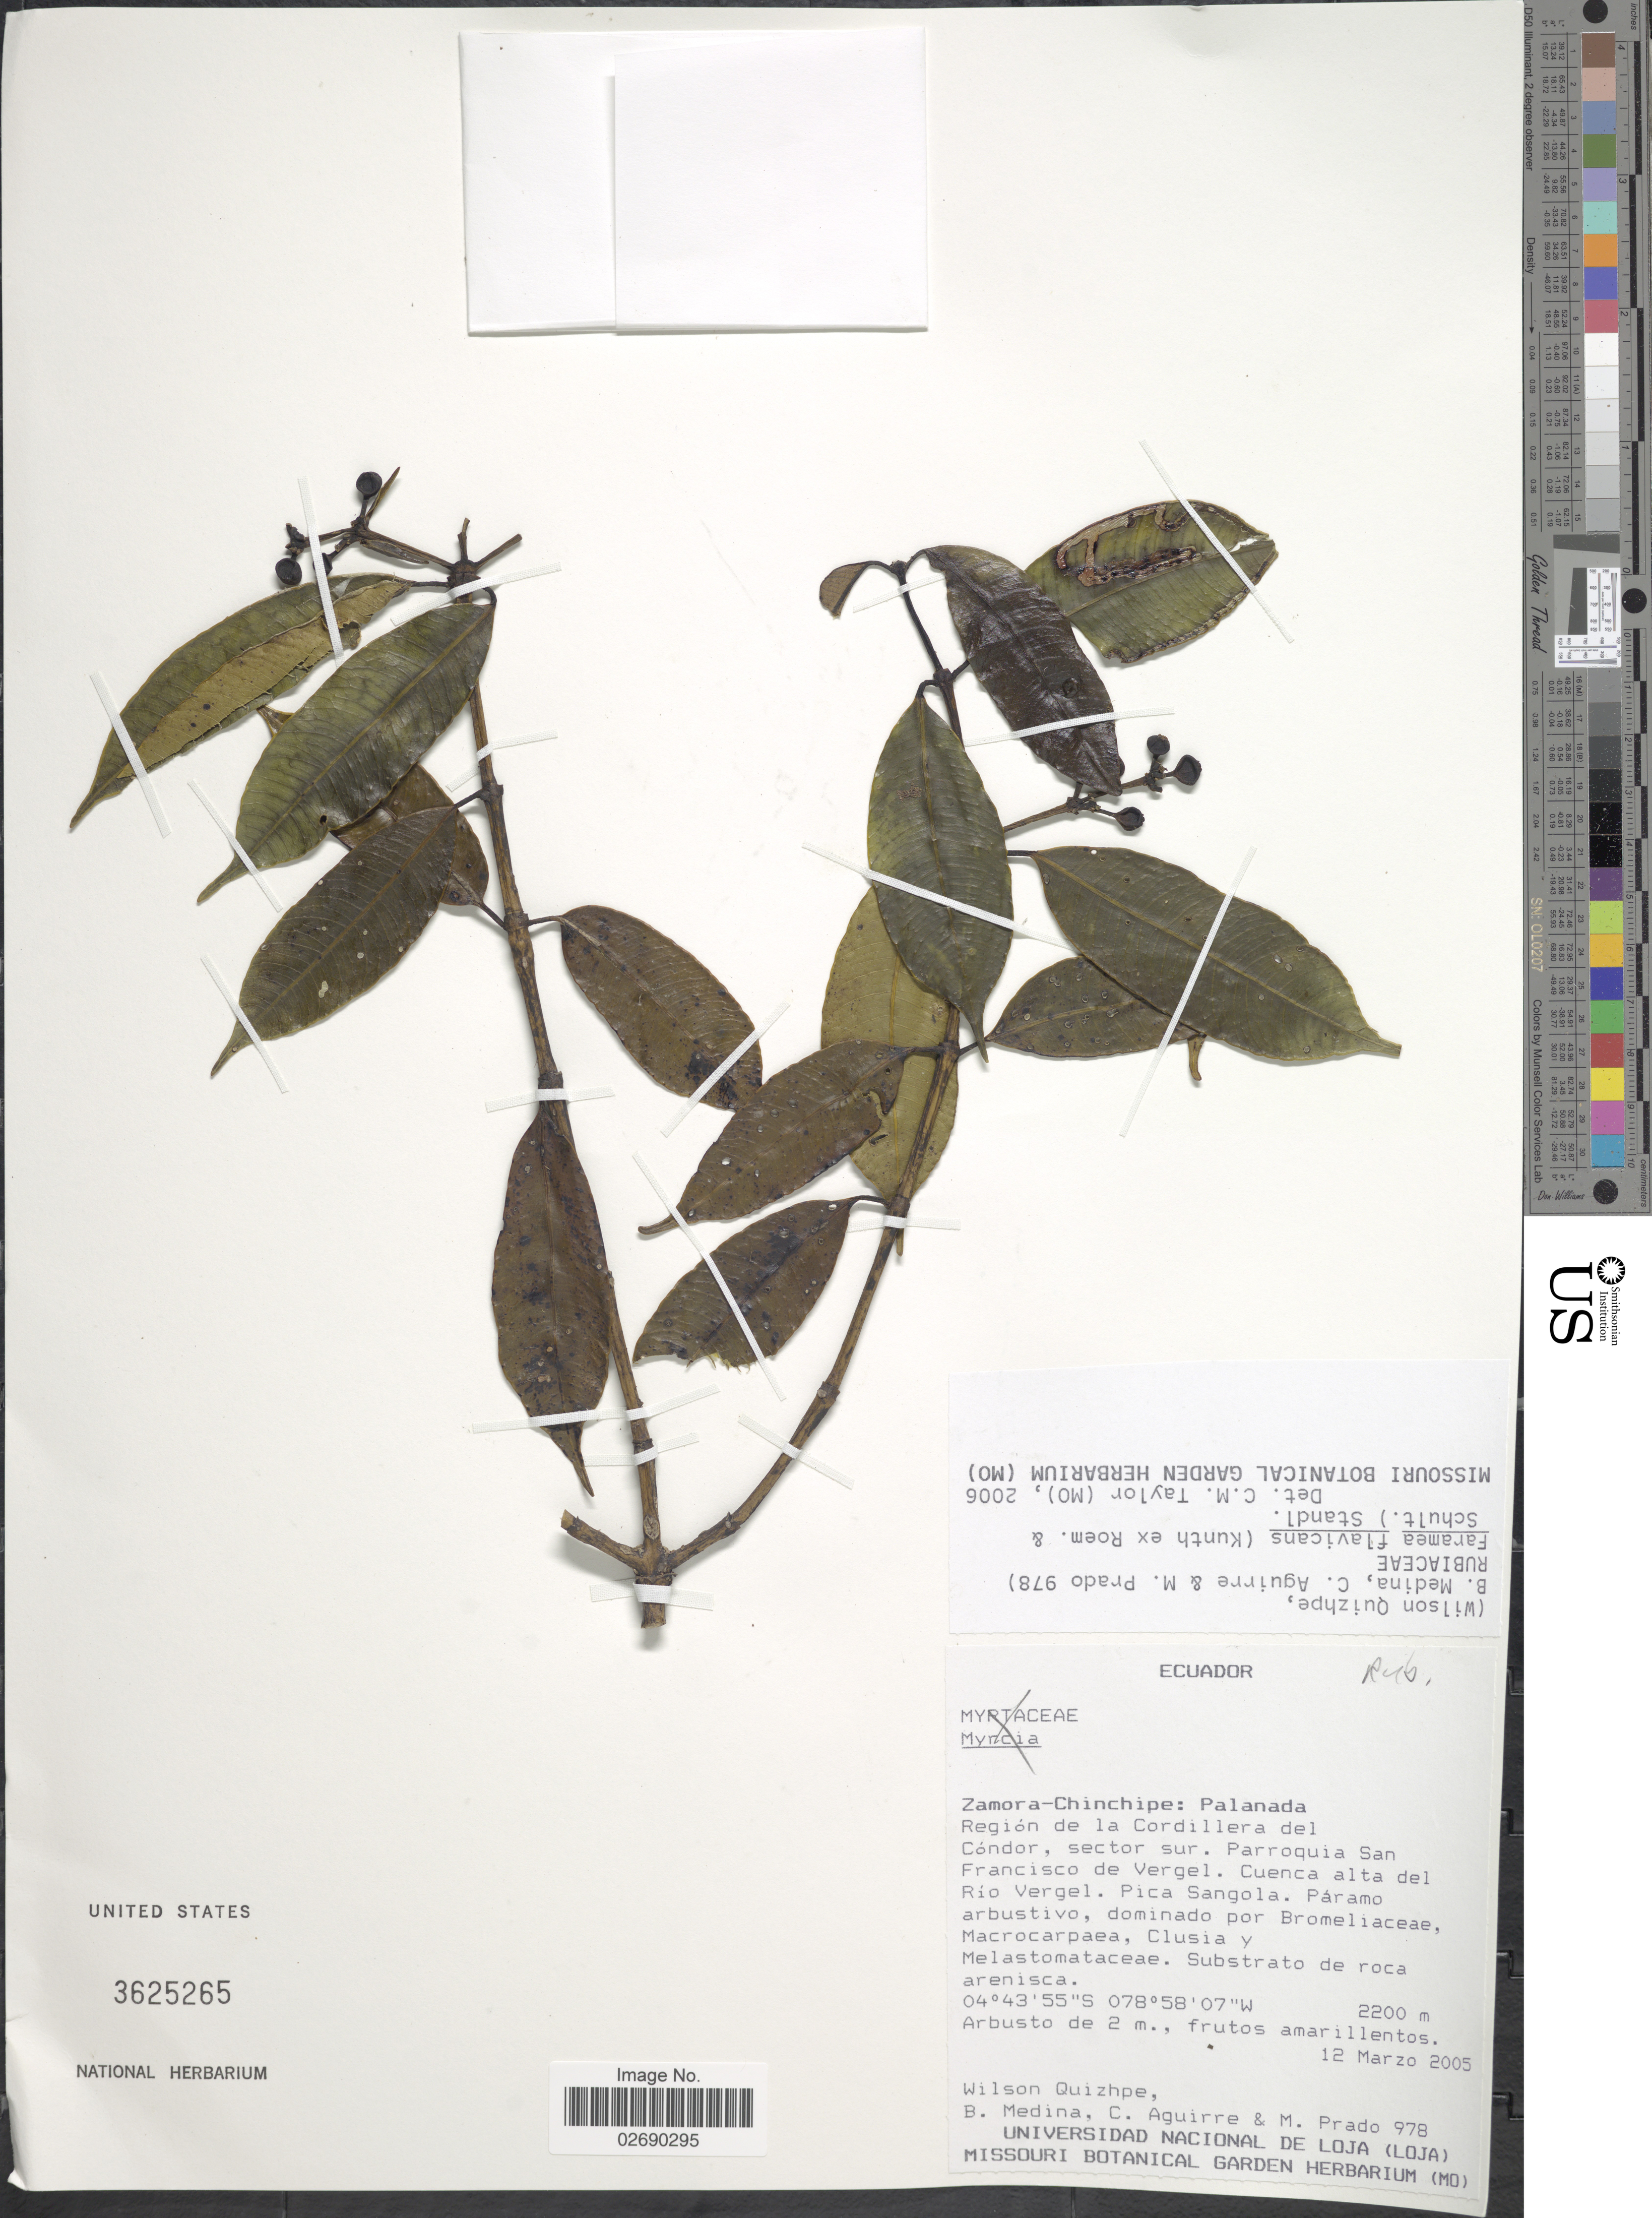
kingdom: Plantae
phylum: Tracheophyta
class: Magnoliopsida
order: Gentianales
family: Rubiaceae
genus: Faramea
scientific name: Faramea flavicans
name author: (Roem. & Schult.) Standl.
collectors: W. Quizhpe, B. Medina, C. Aguirre & M. Prado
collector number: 978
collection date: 2005-03-12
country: Ecuador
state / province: Zamora-Chinchipe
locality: Palanada, Región de la Cordillera del Cóndor, sector sur. Parroquia San Francisco de Vergel. Cuenca alta del Río Vergel. Pica Sangola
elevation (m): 2200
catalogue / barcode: US 3625265